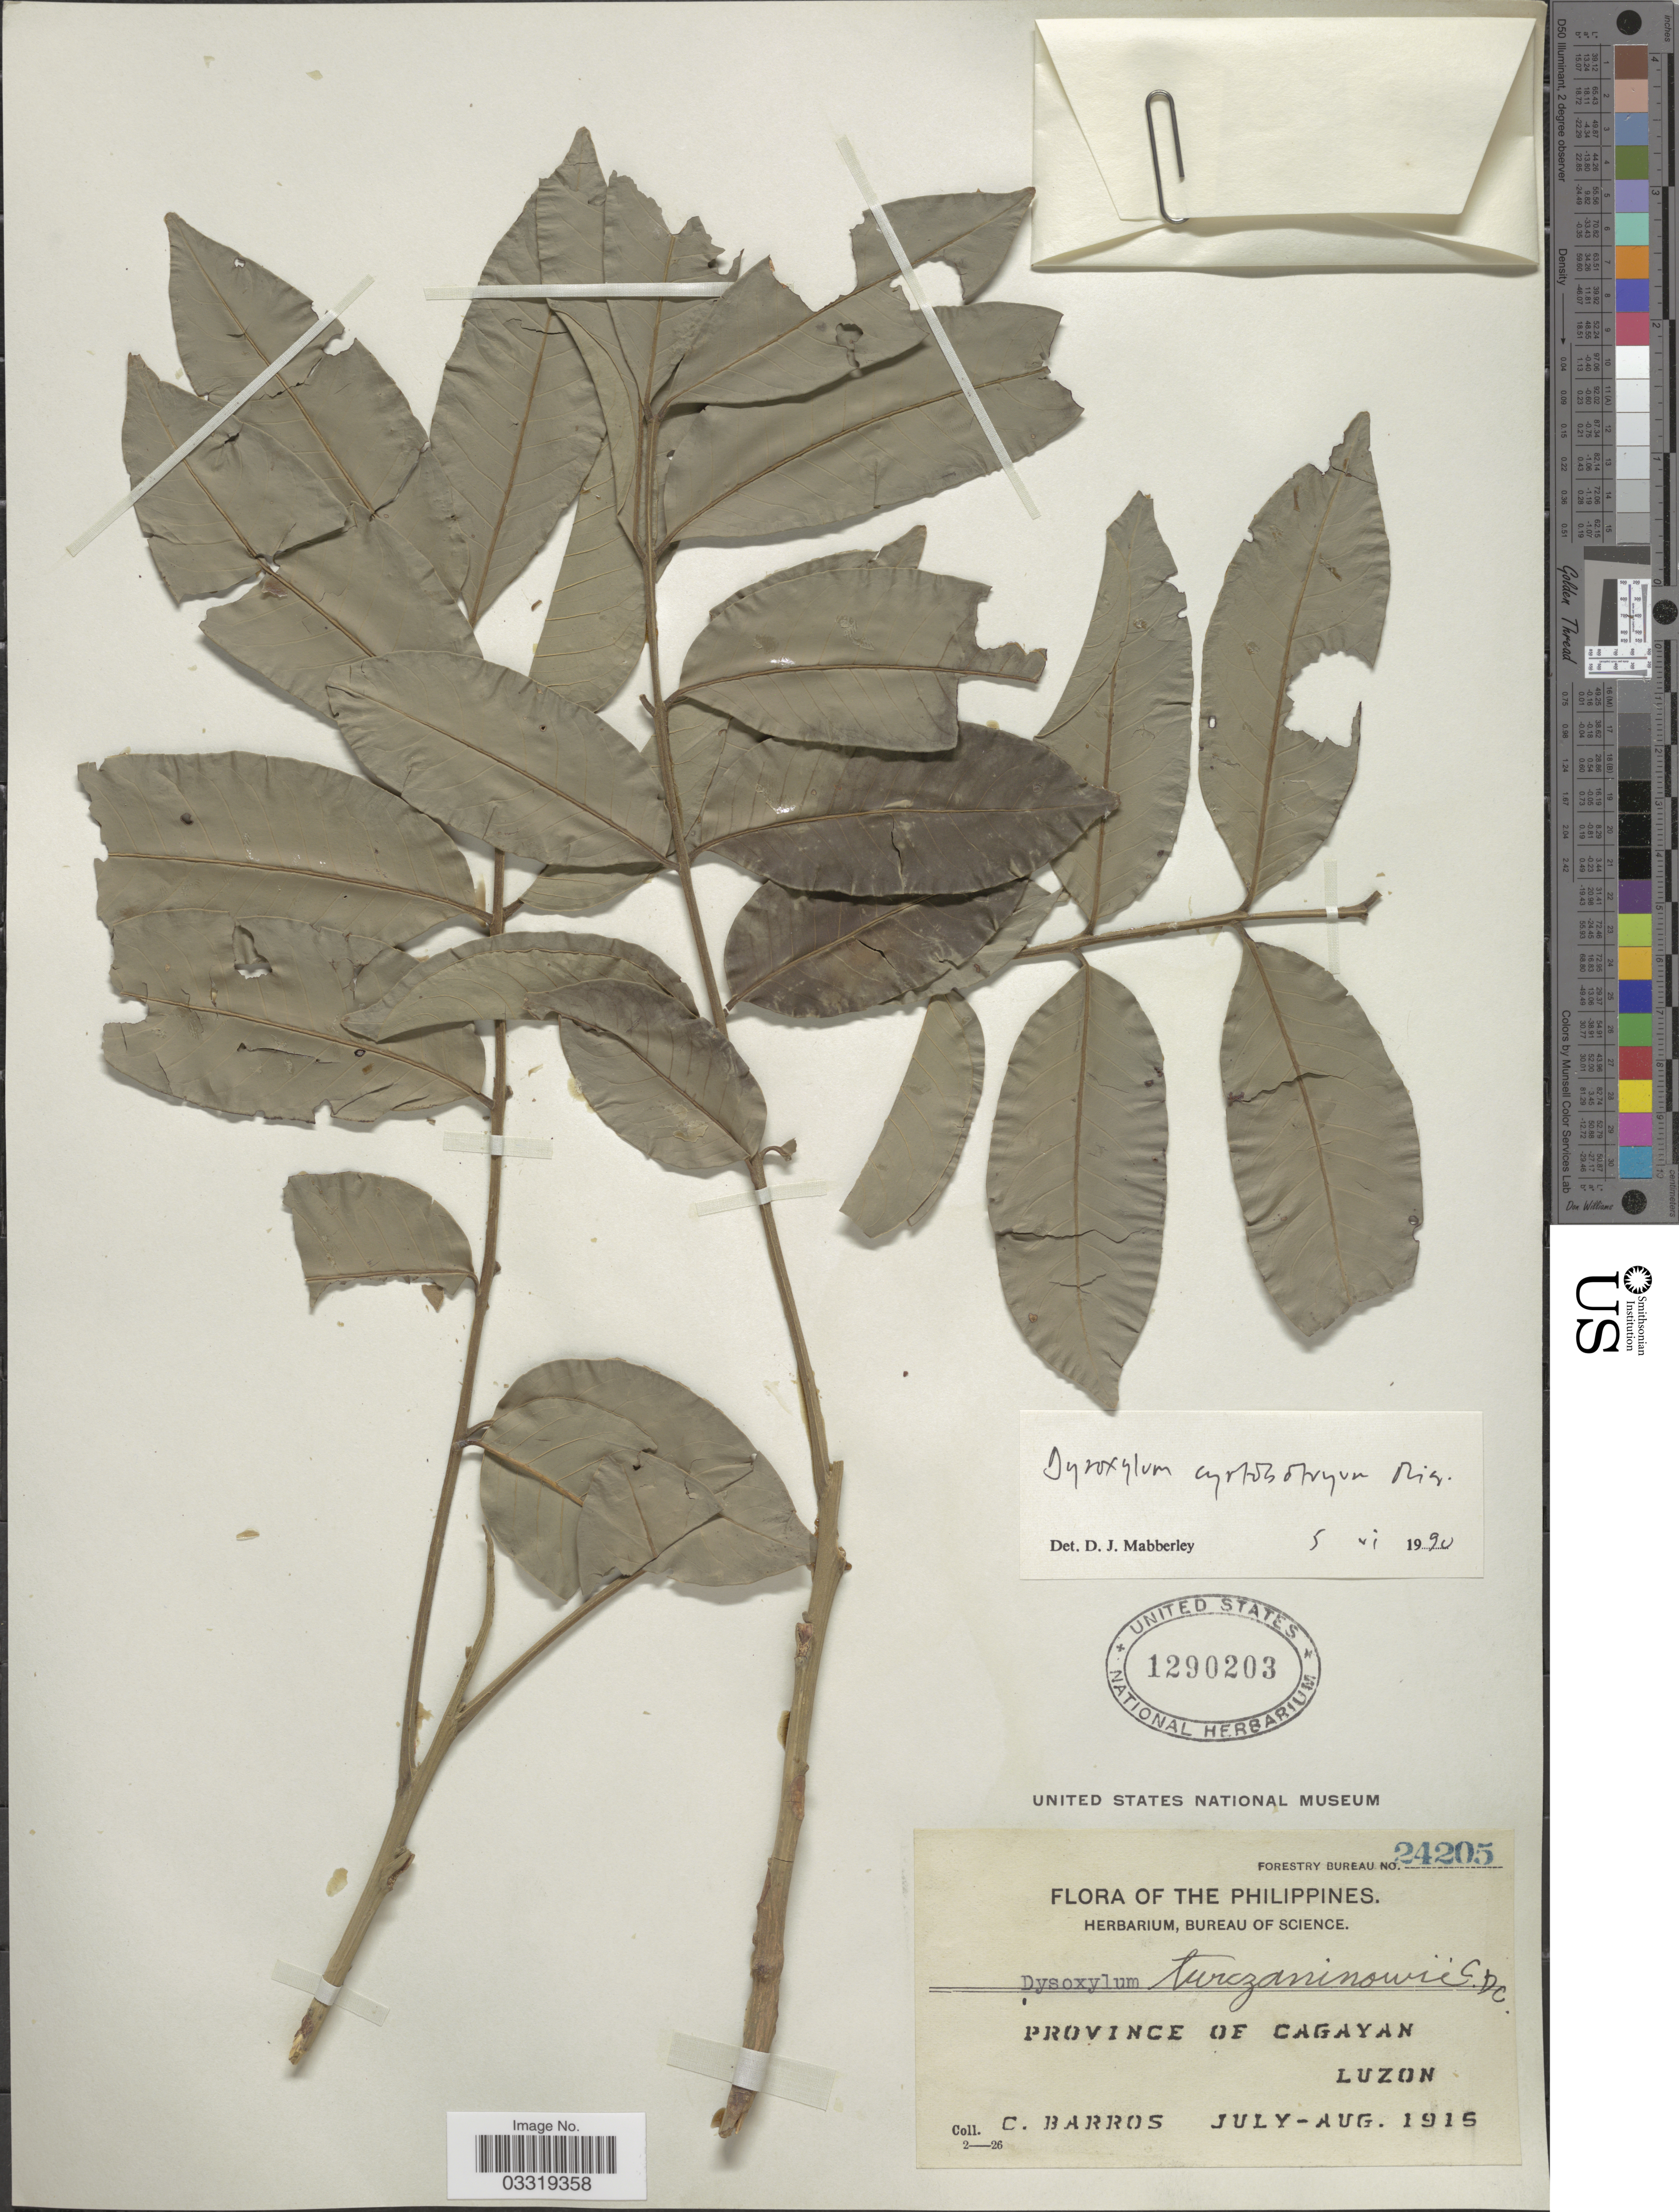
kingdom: Plantae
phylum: Tracheophyta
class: Magnoliopsida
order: Sapindales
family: Meliaceae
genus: Dysoxylum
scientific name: Dysoxylum cyrtobotryum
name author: Miq.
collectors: C. Barros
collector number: Forestry Bureau 24205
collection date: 1915-07/1915-08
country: Philippines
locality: Province of Cagayan, Luzon.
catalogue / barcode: US 1290203